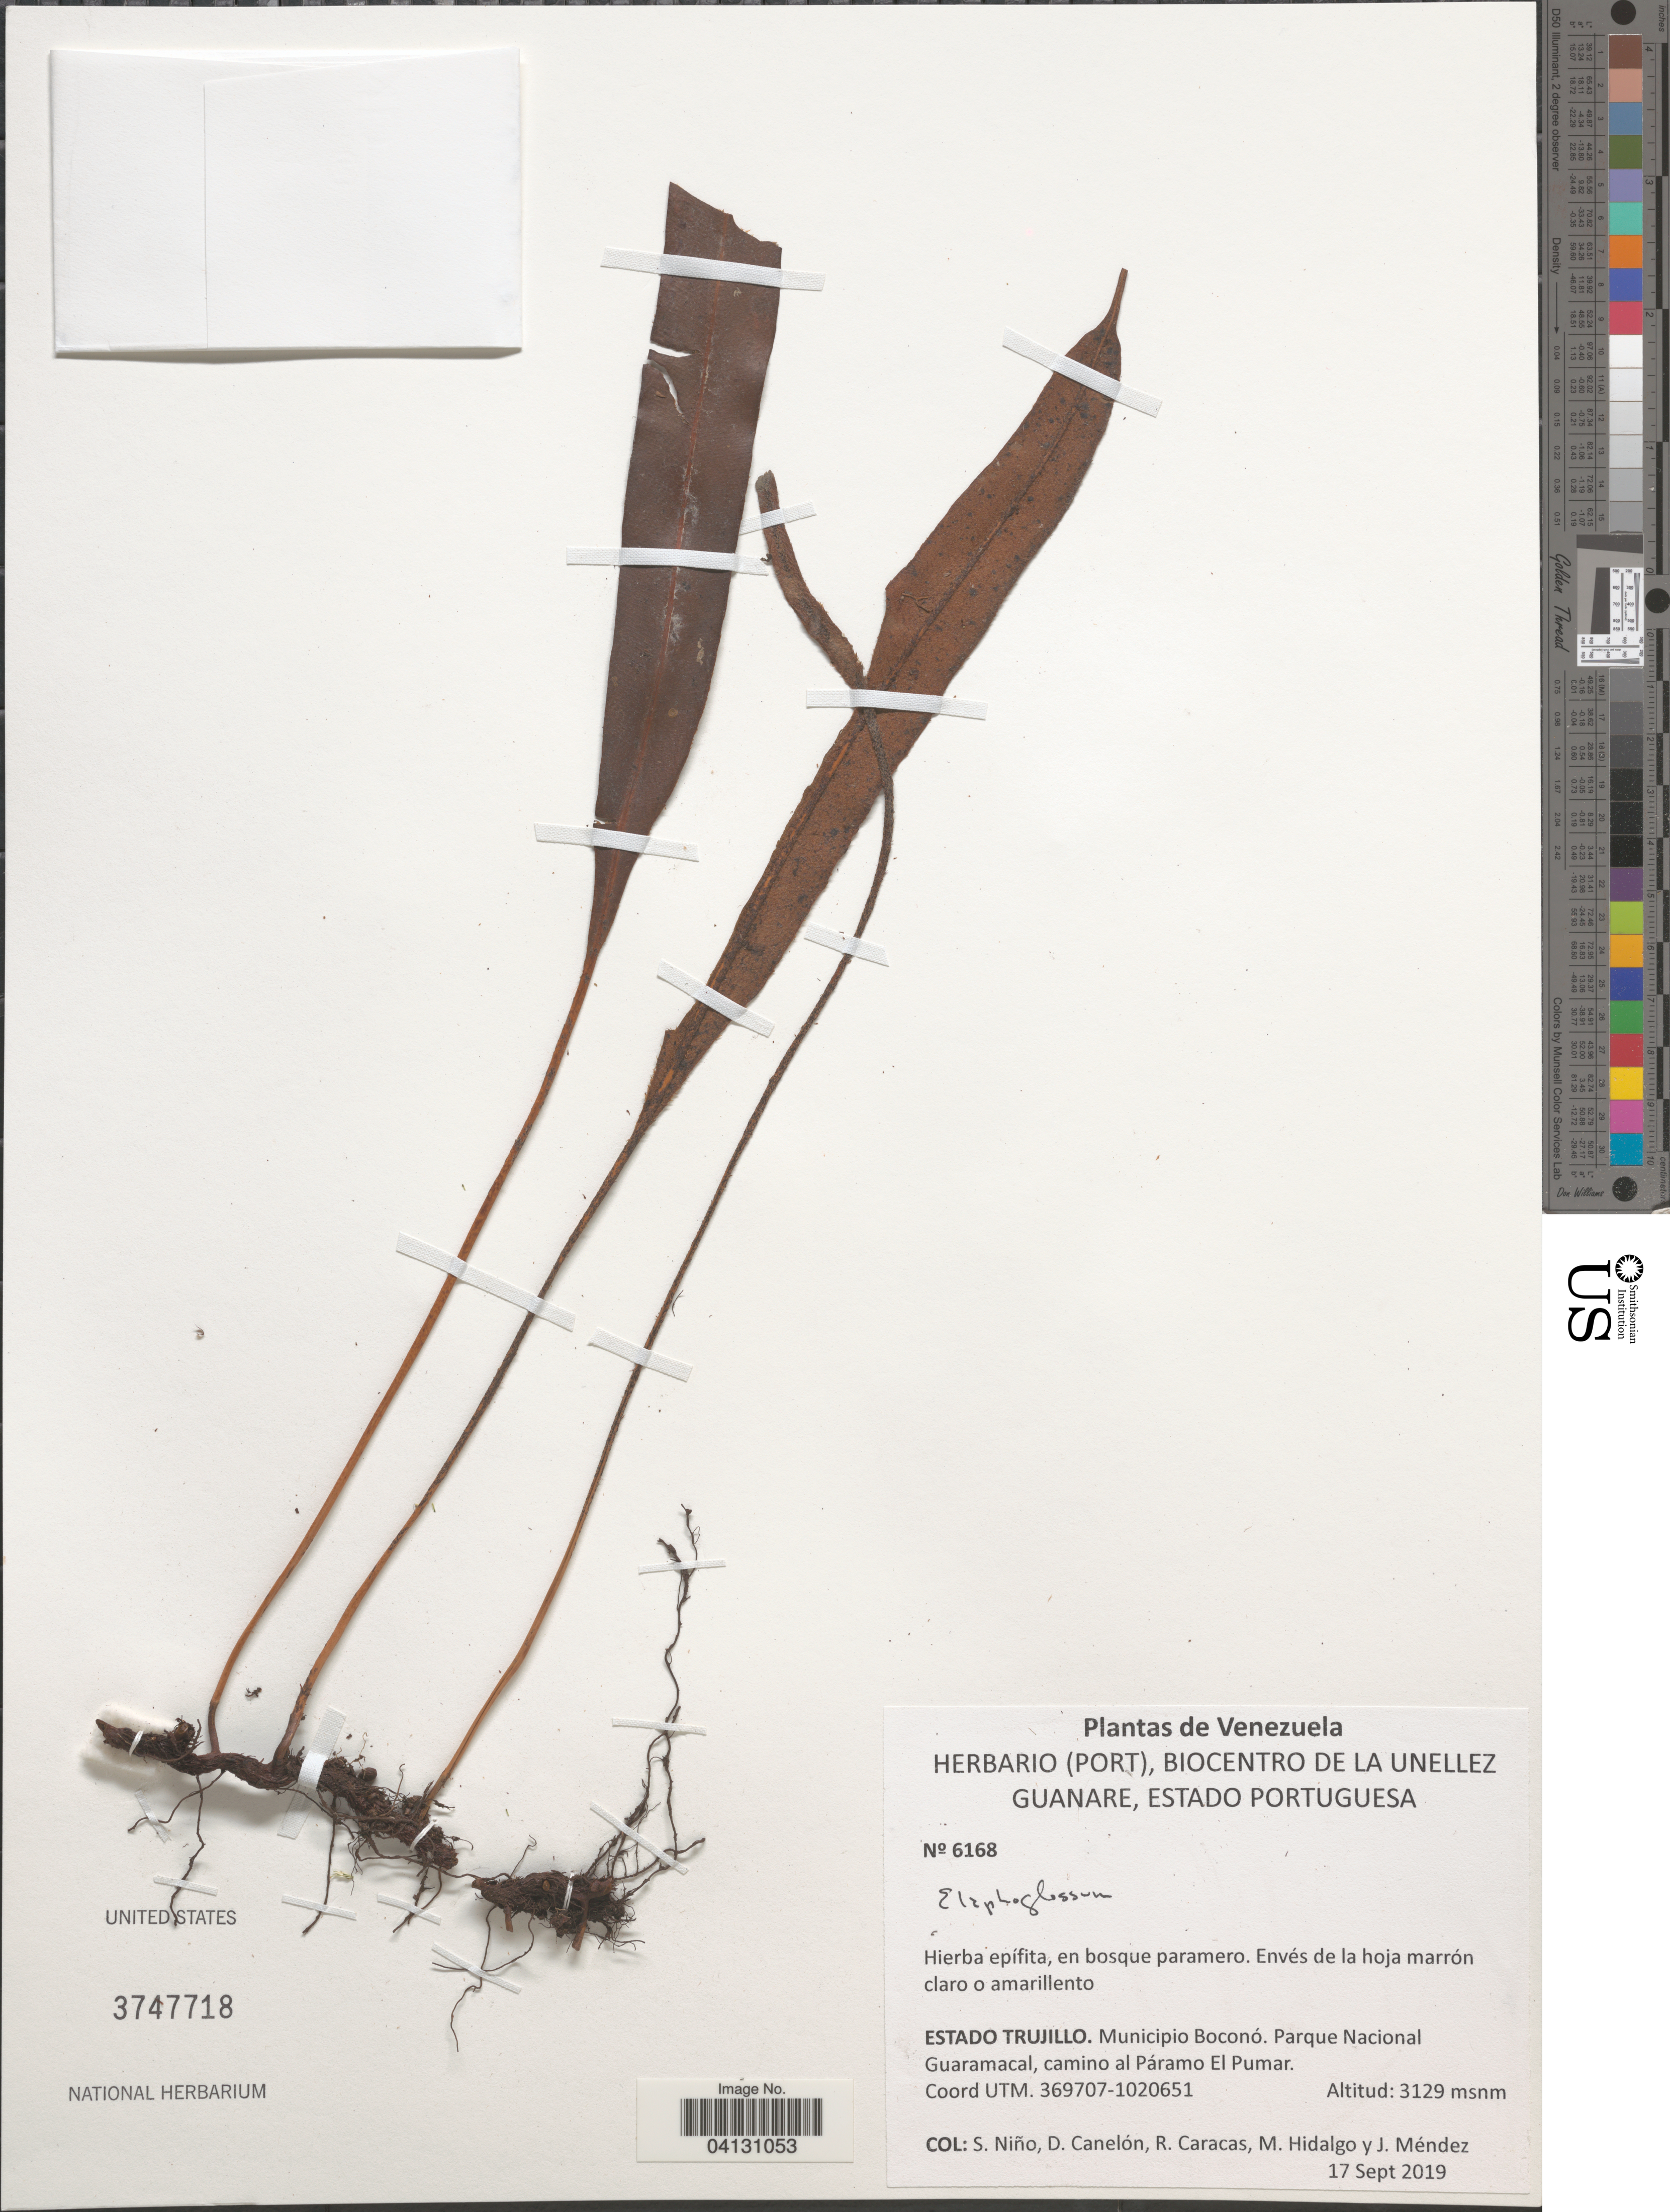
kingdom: Plantae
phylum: Tracheophyta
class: Polypodiopsida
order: Polypodiales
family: Dryopteridaceae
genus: Elaphoglossum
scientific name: Elaphoglossum sp.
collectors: S. M. Niño, D. Canelón, R. Caracas, M. Hidalgo & J. Mendez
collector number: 6168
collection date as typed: Transcribed d/m/y: 17/9/2019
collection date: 2019-09-17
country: Venezuela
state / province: Trujillo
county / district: Boconó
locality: Parque Nacional Guaramacal, camino al Páramo El Pumar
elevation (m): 3129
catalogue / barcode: US 3747718